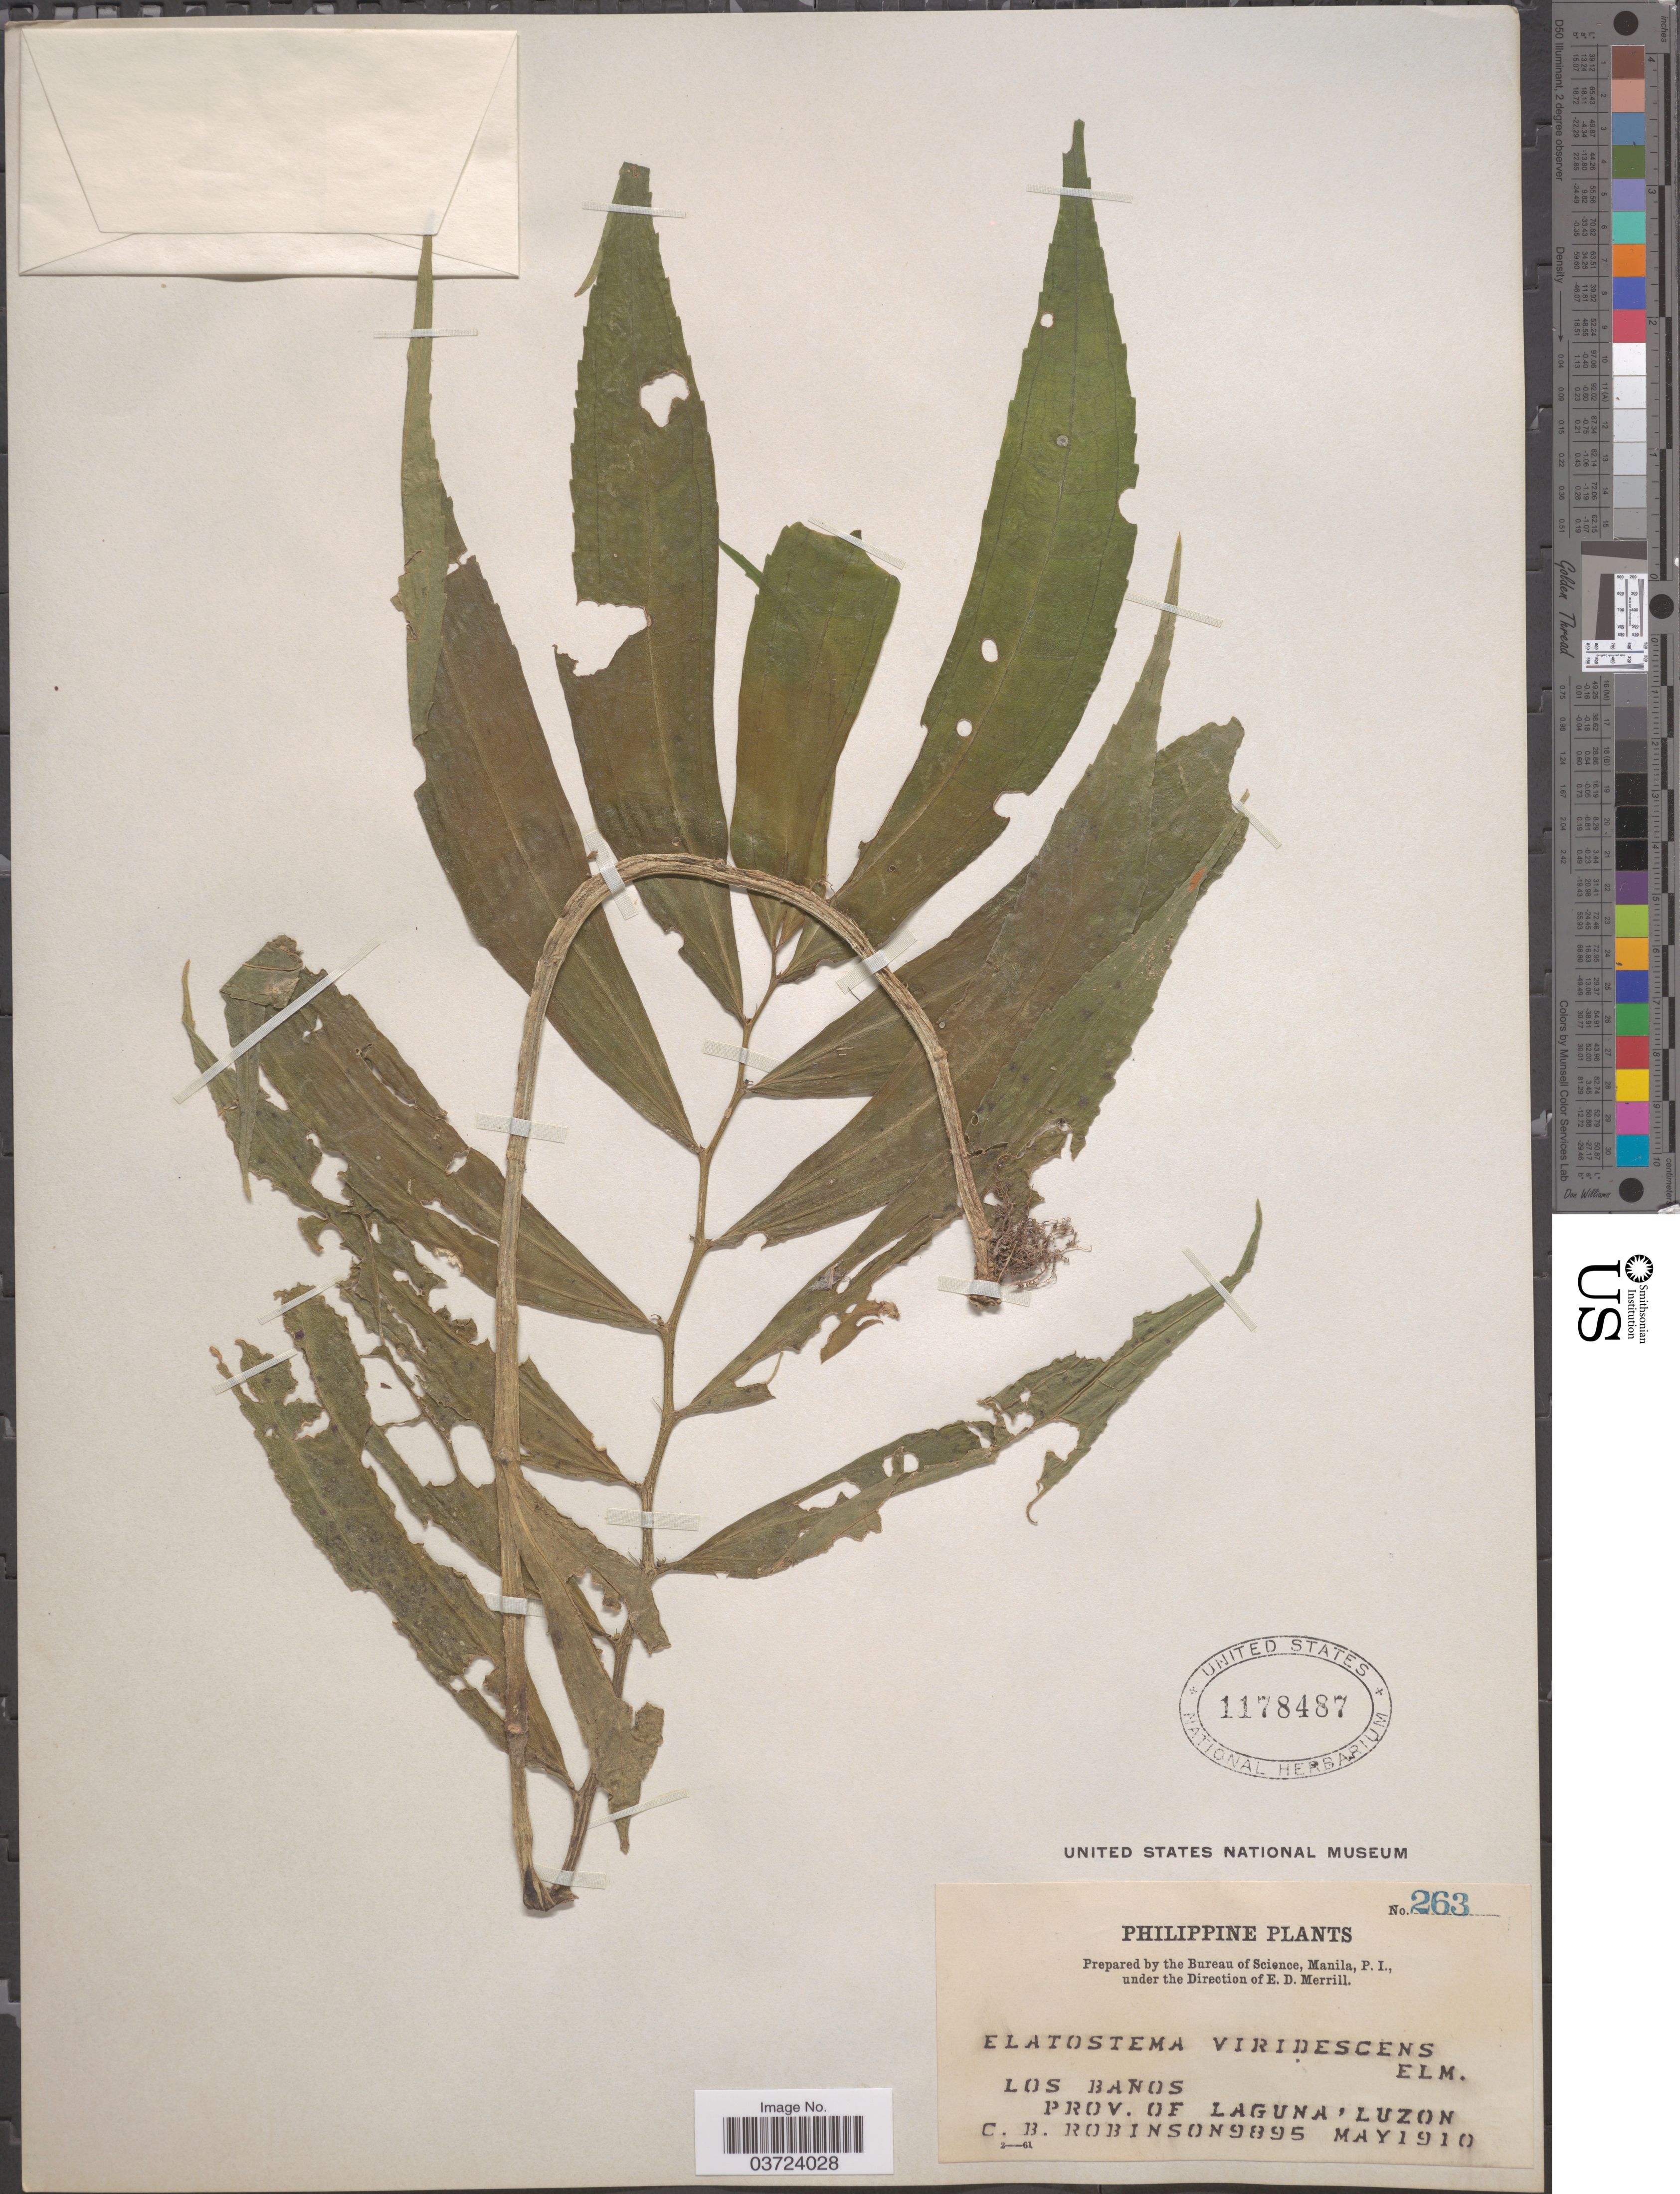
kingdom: Plantae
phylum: Tracheophyta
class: Magnoliopsida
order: Rosales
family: Urticaceae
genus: Elatostema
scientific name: Elatostema viridescens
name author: Elmer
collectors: C. Robinson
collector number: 9895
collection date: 1910-05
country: Philippines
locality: Los Baños. Prov. of Laguna. Luzon.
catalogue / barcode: US 1178487